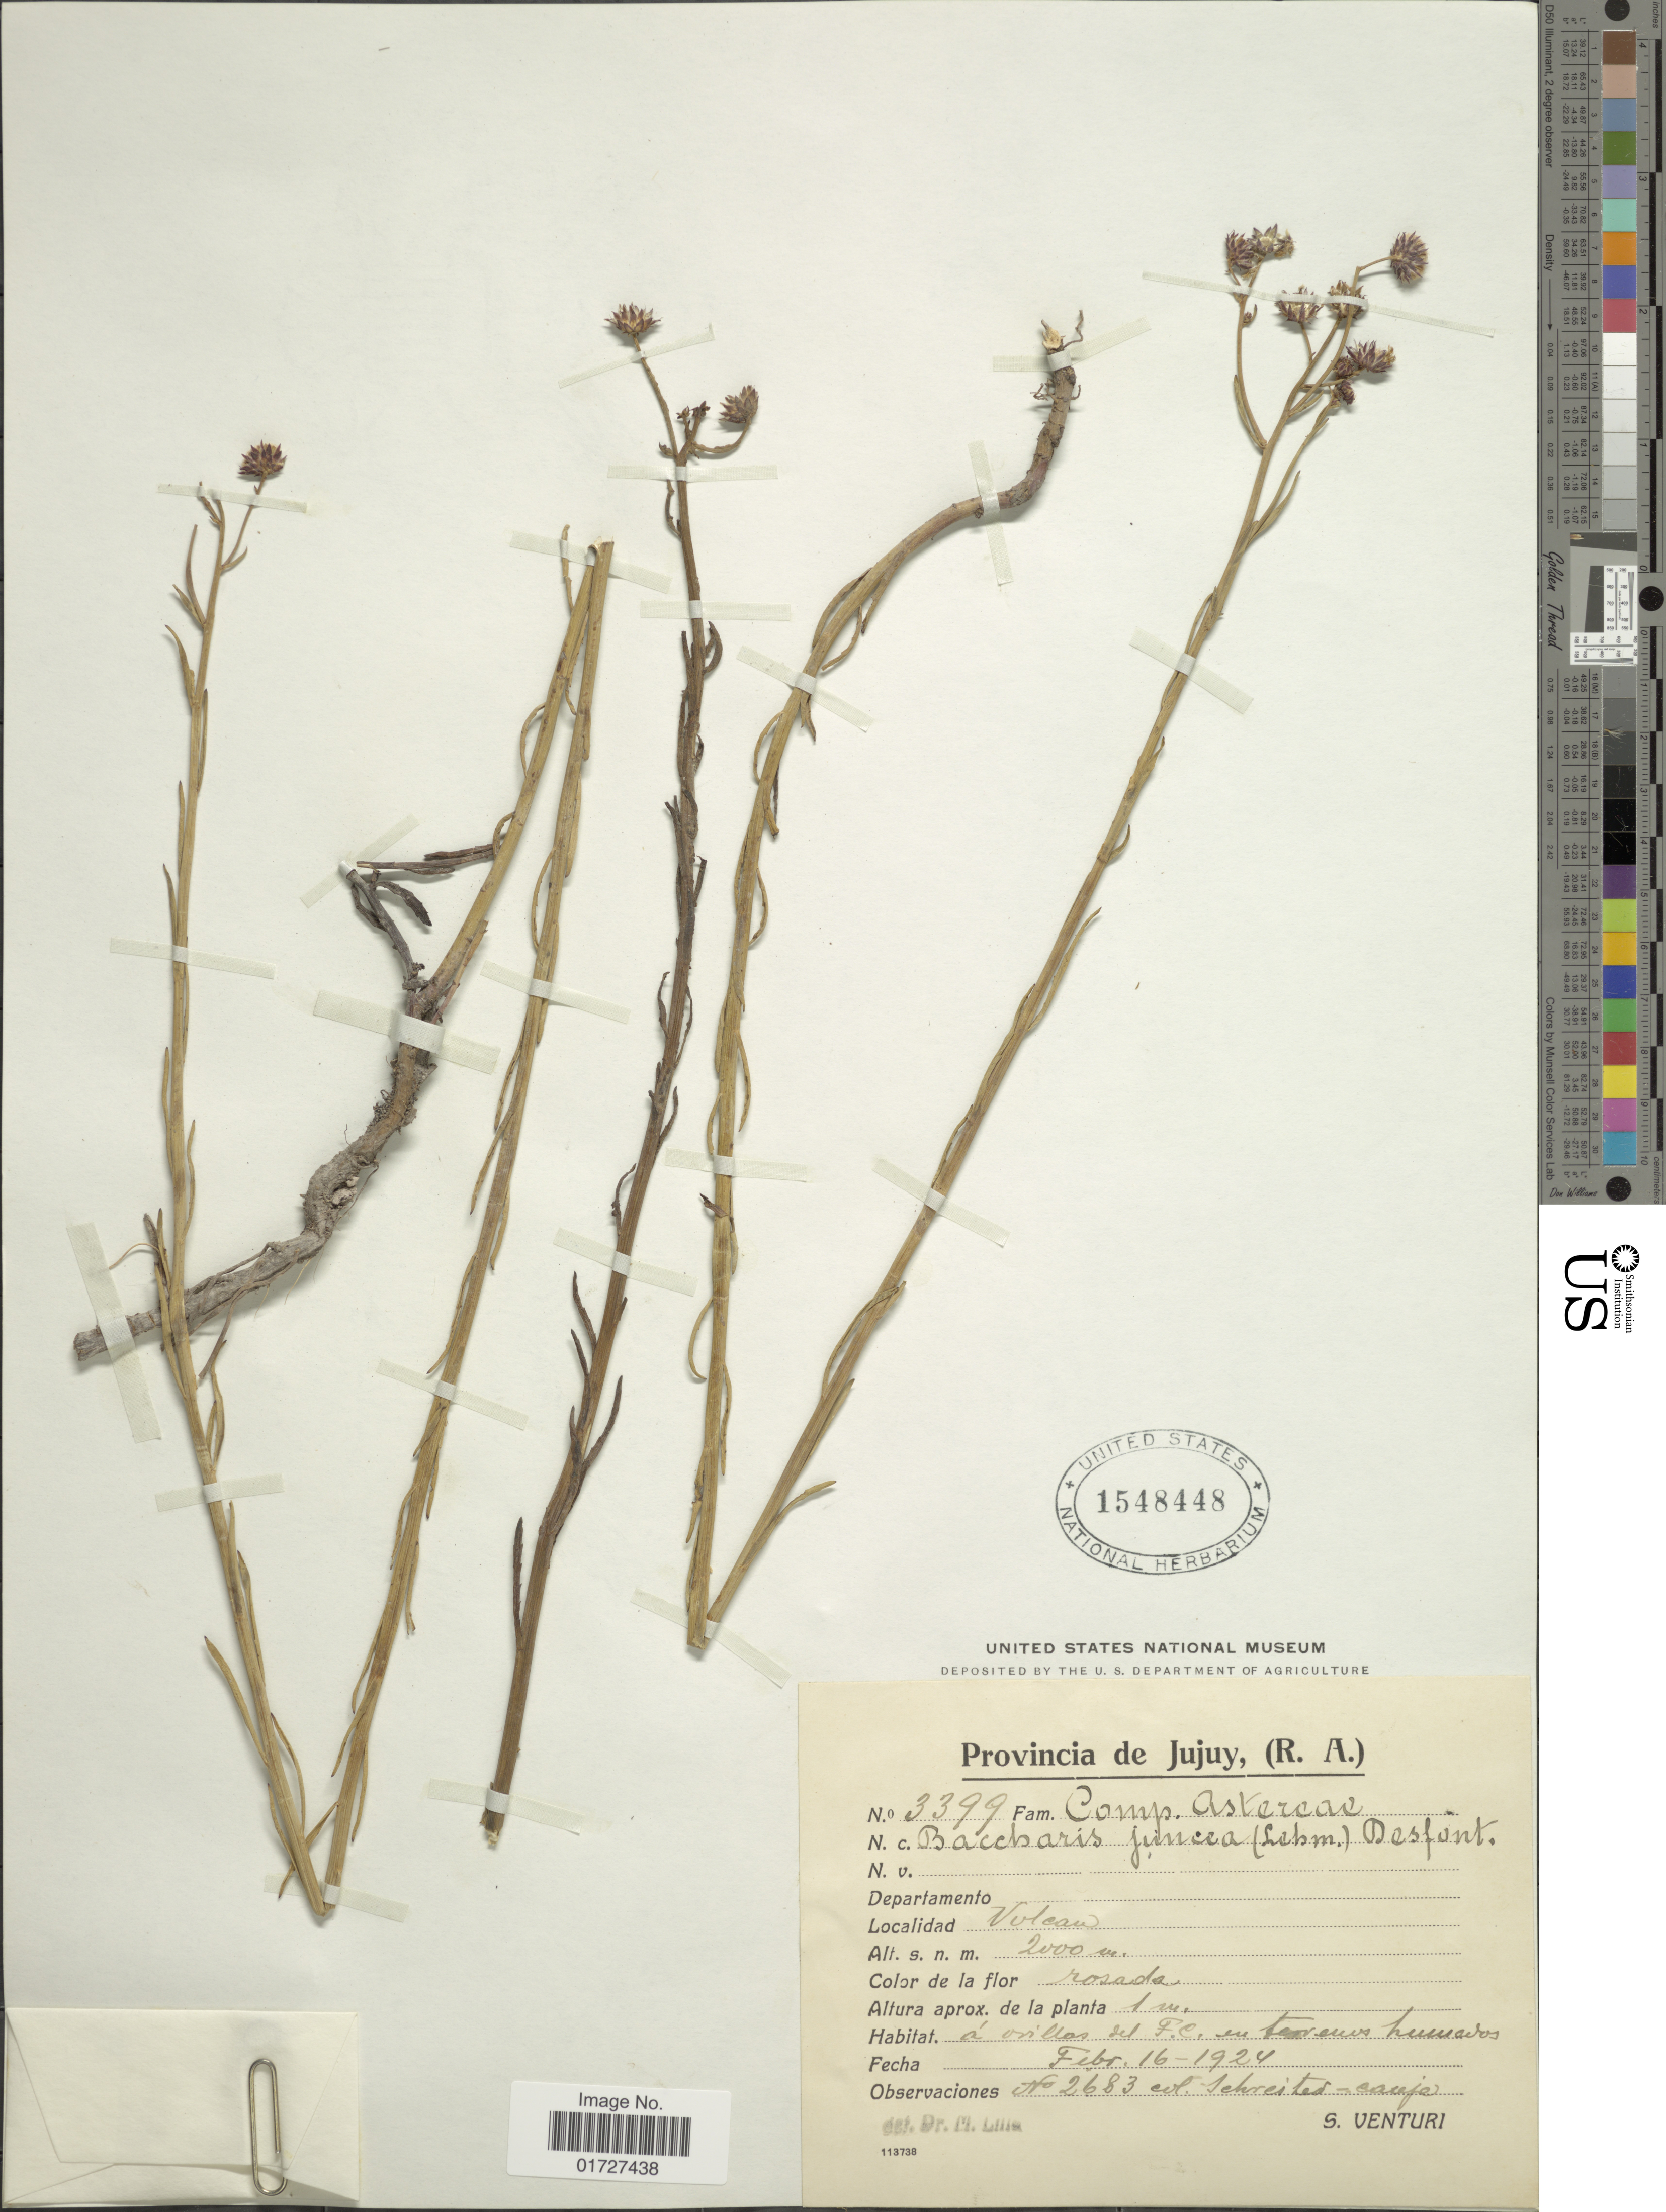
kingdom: Plantae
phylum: Tracheophyta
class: Magnoliopsida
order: Asterales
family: Asteraceae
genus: Baccharis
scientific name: Baccharis juncea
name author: (Lehm.) Desf.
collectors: S. Venturi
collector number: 2683/3399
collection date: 1924-02-16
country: Argentina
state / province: Jujuy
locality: Volcan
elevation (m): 2000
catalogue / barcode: US 1548448